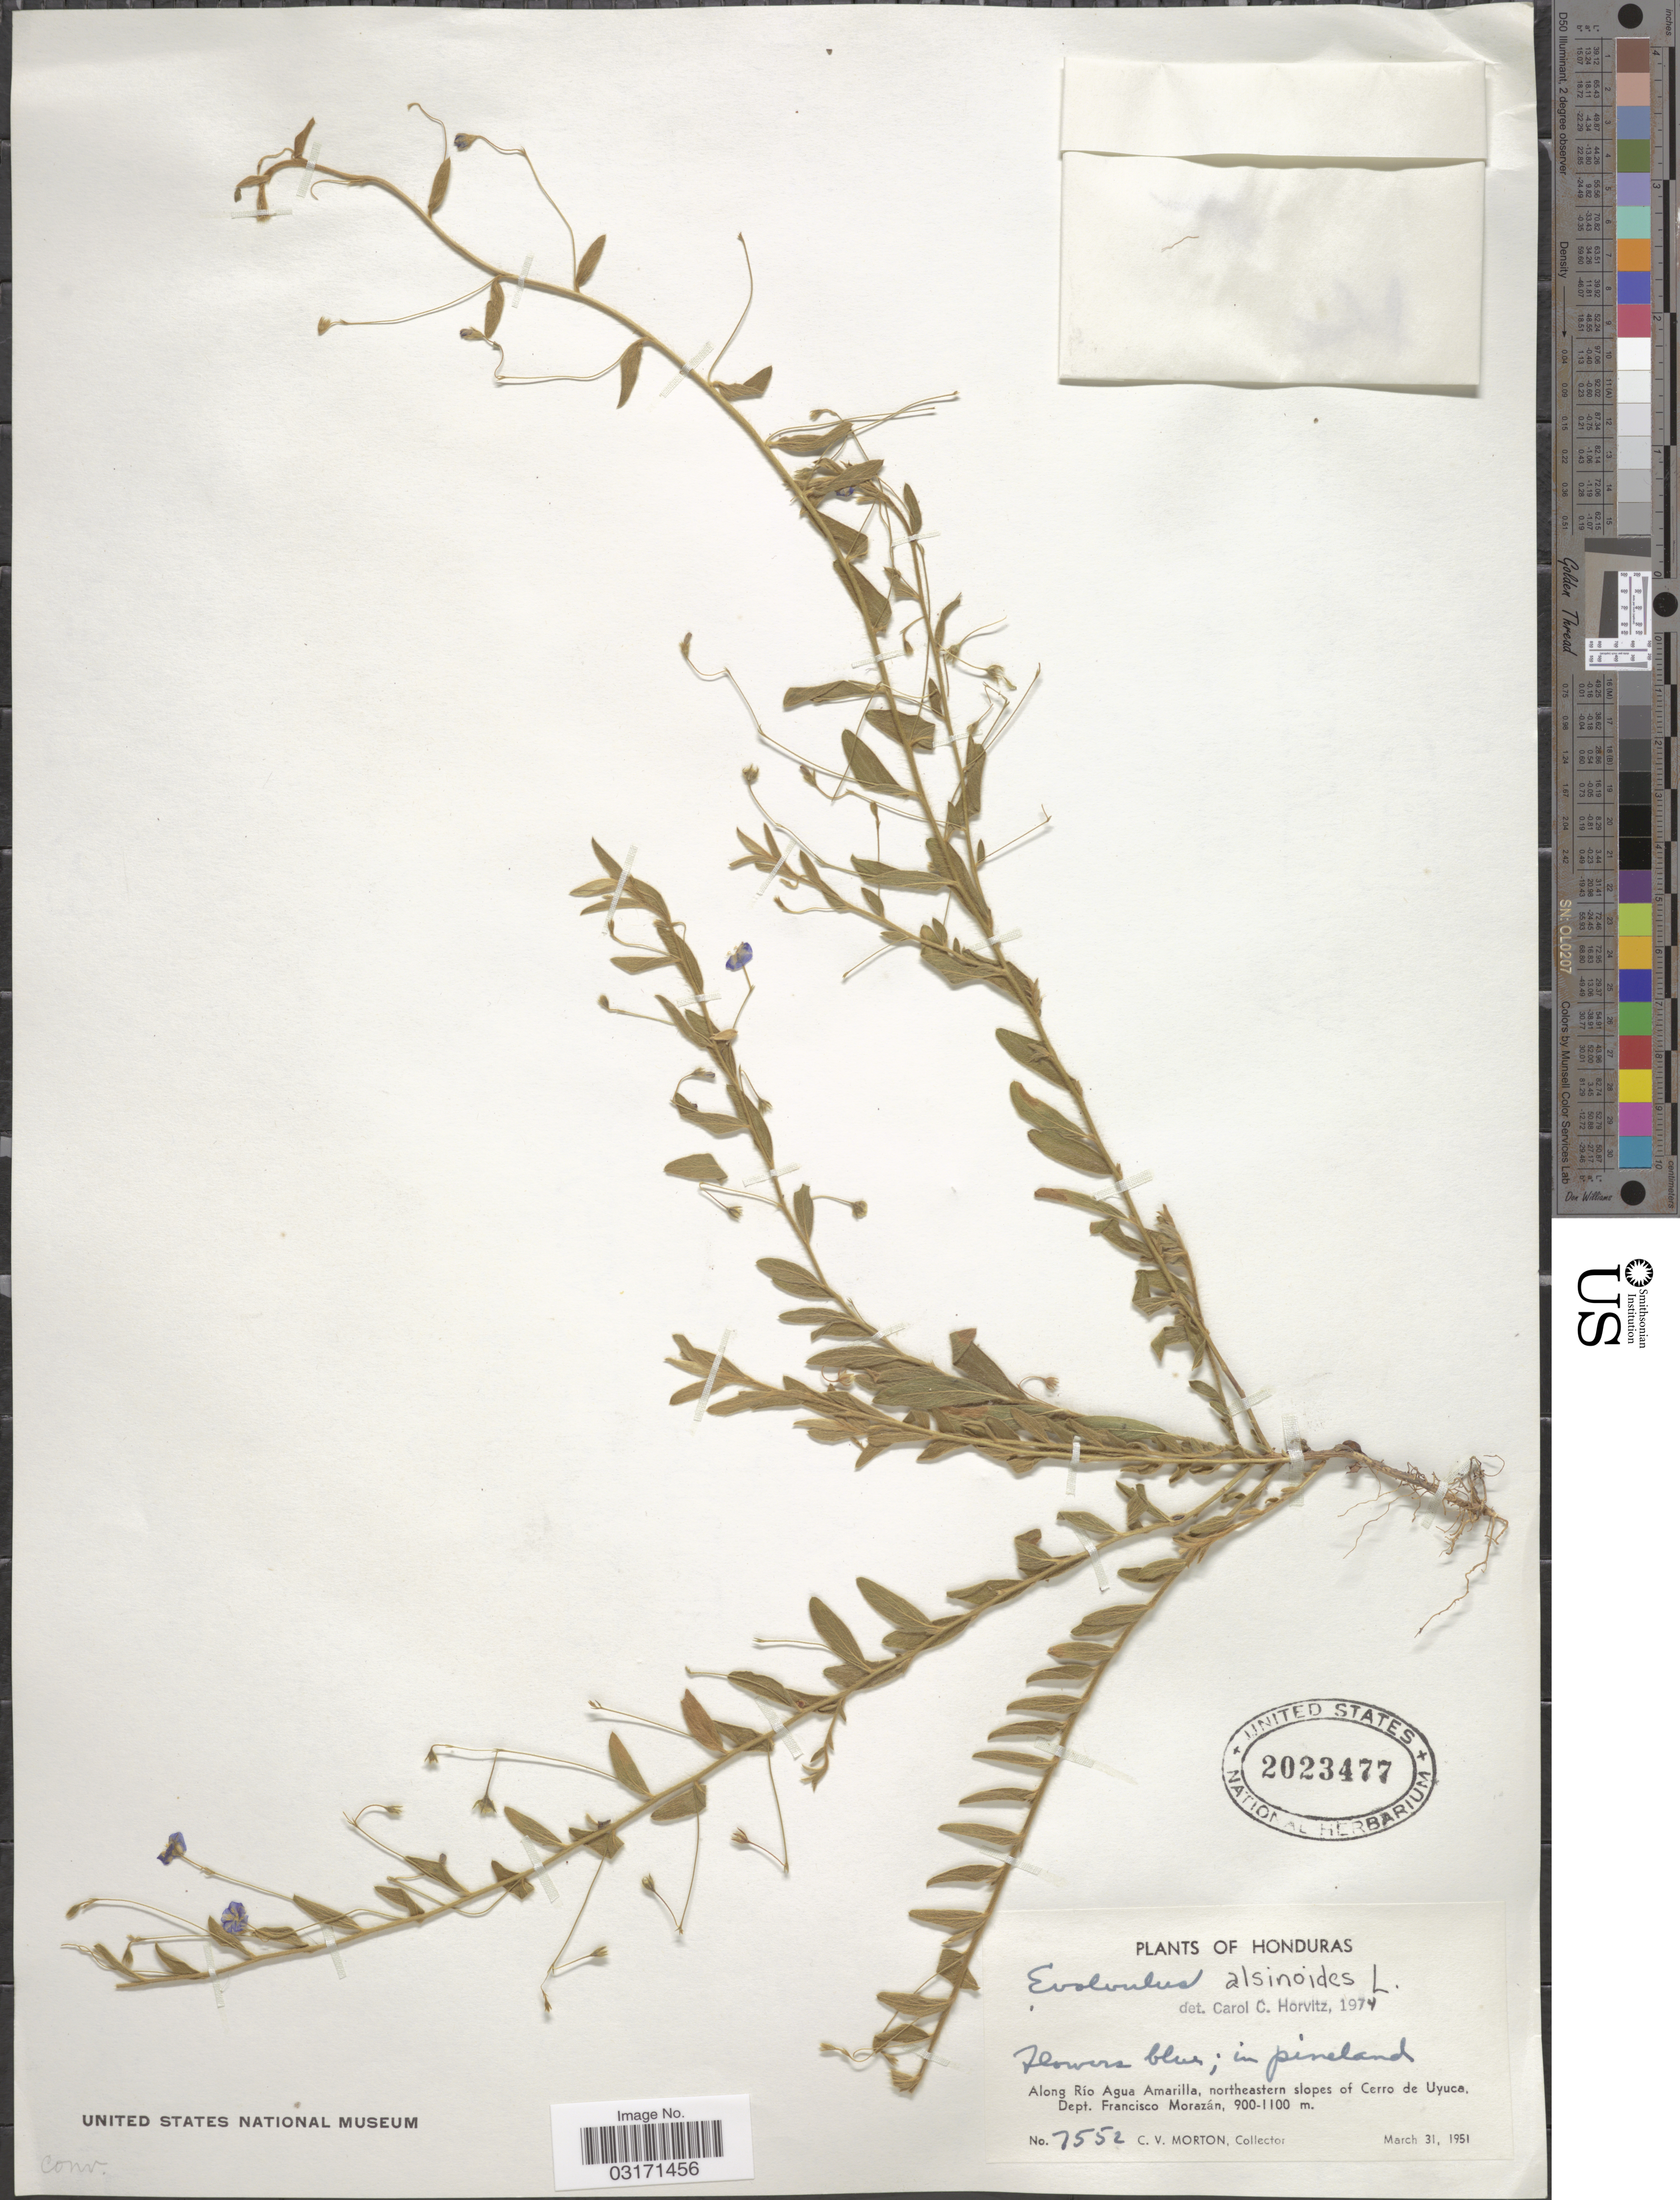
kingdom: Plantae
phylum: Tracheophyta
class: Magnoliopsida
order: Solanales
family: Convolvulaceae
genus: Evolvulus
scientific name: Evolvulus alsinoides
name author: (L.) L.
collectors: C. V. Morton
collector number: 7552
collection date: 1951-03-31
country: Honduras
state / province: Fco. Morazán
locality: Along Río Agua Amarilla, northeastern slopes of Cerro de Uyuca, Dept. Francisco Morazán.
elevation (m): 900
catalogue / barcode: US 2023477